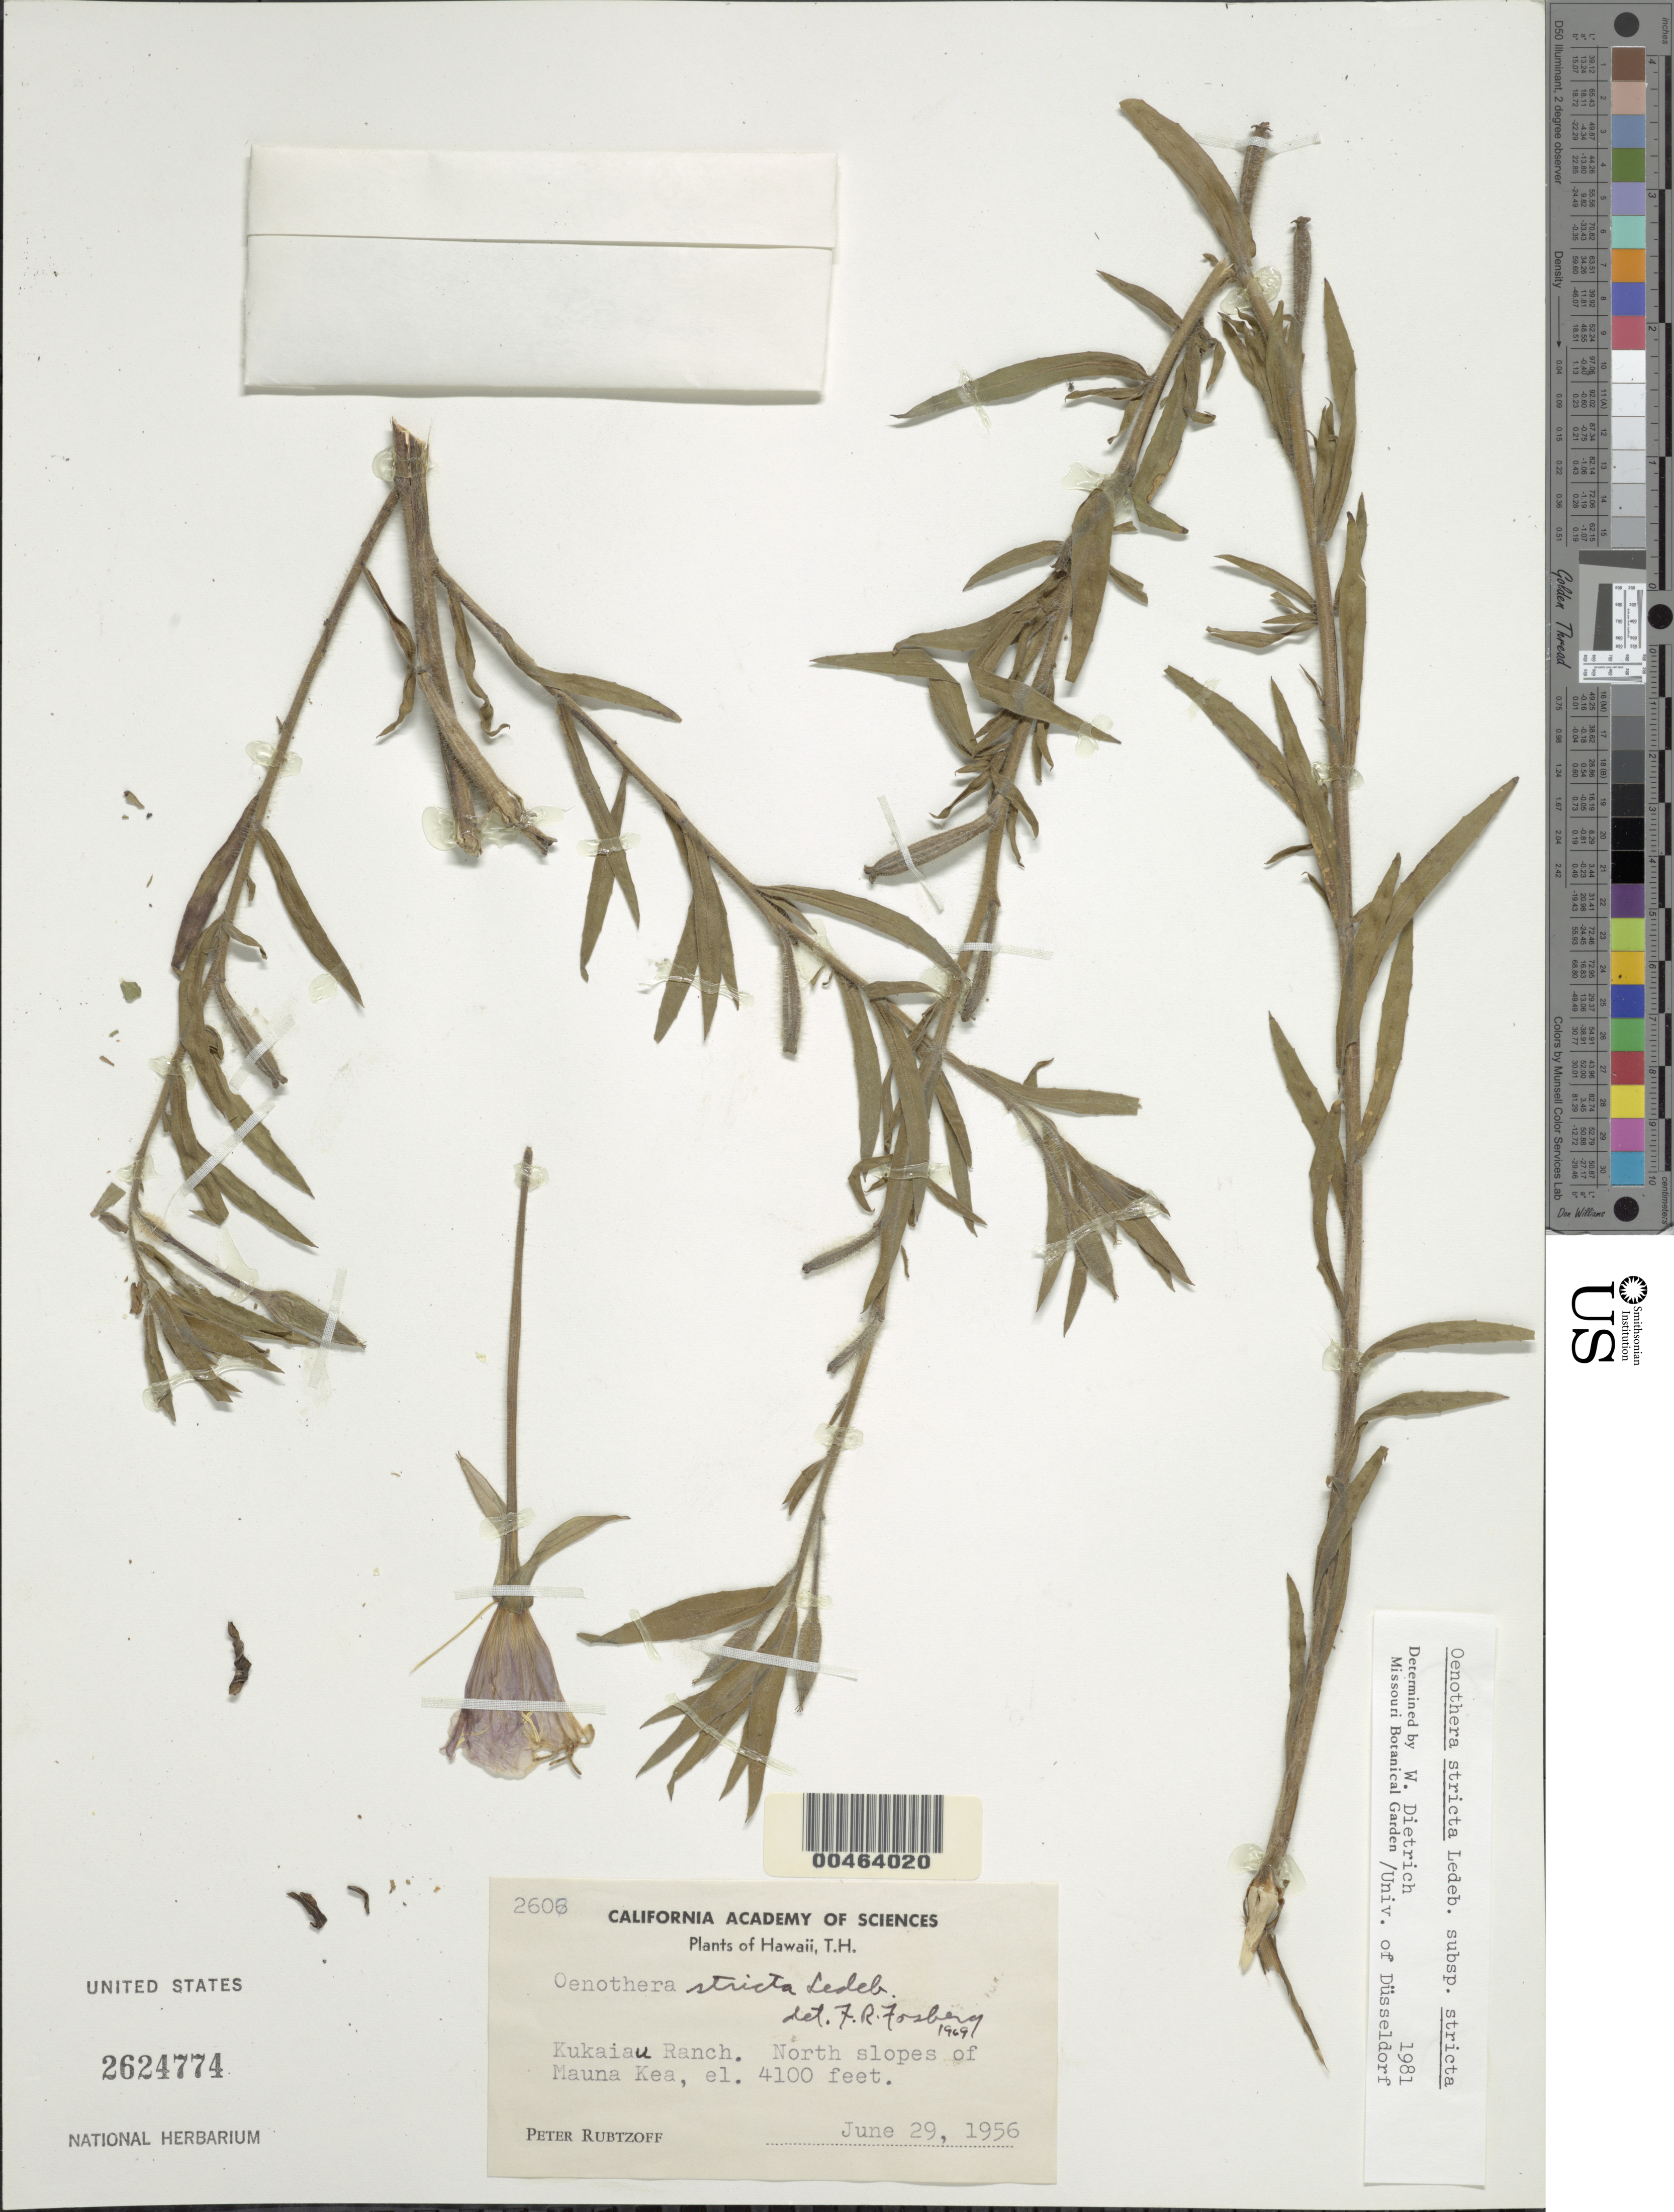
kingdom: Plantae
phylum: Tracheophyta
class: Magnoliopsida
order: Myrtales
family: Onagraceae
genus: Oenothera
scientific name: Oenothera stricta subsp. stricta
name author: Ledeb. ex Link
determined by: Dietrich, W.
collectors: P. Rubtzoff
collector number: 2606 or 2607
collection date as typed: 29 Jun 1956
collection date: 1956-06-29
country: United States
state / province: Hawaii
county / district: Hawaii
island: Hawaii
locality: Kukaiau Ranch. North slopes of Mauna kea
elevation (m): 1250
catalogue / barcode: US 2624774